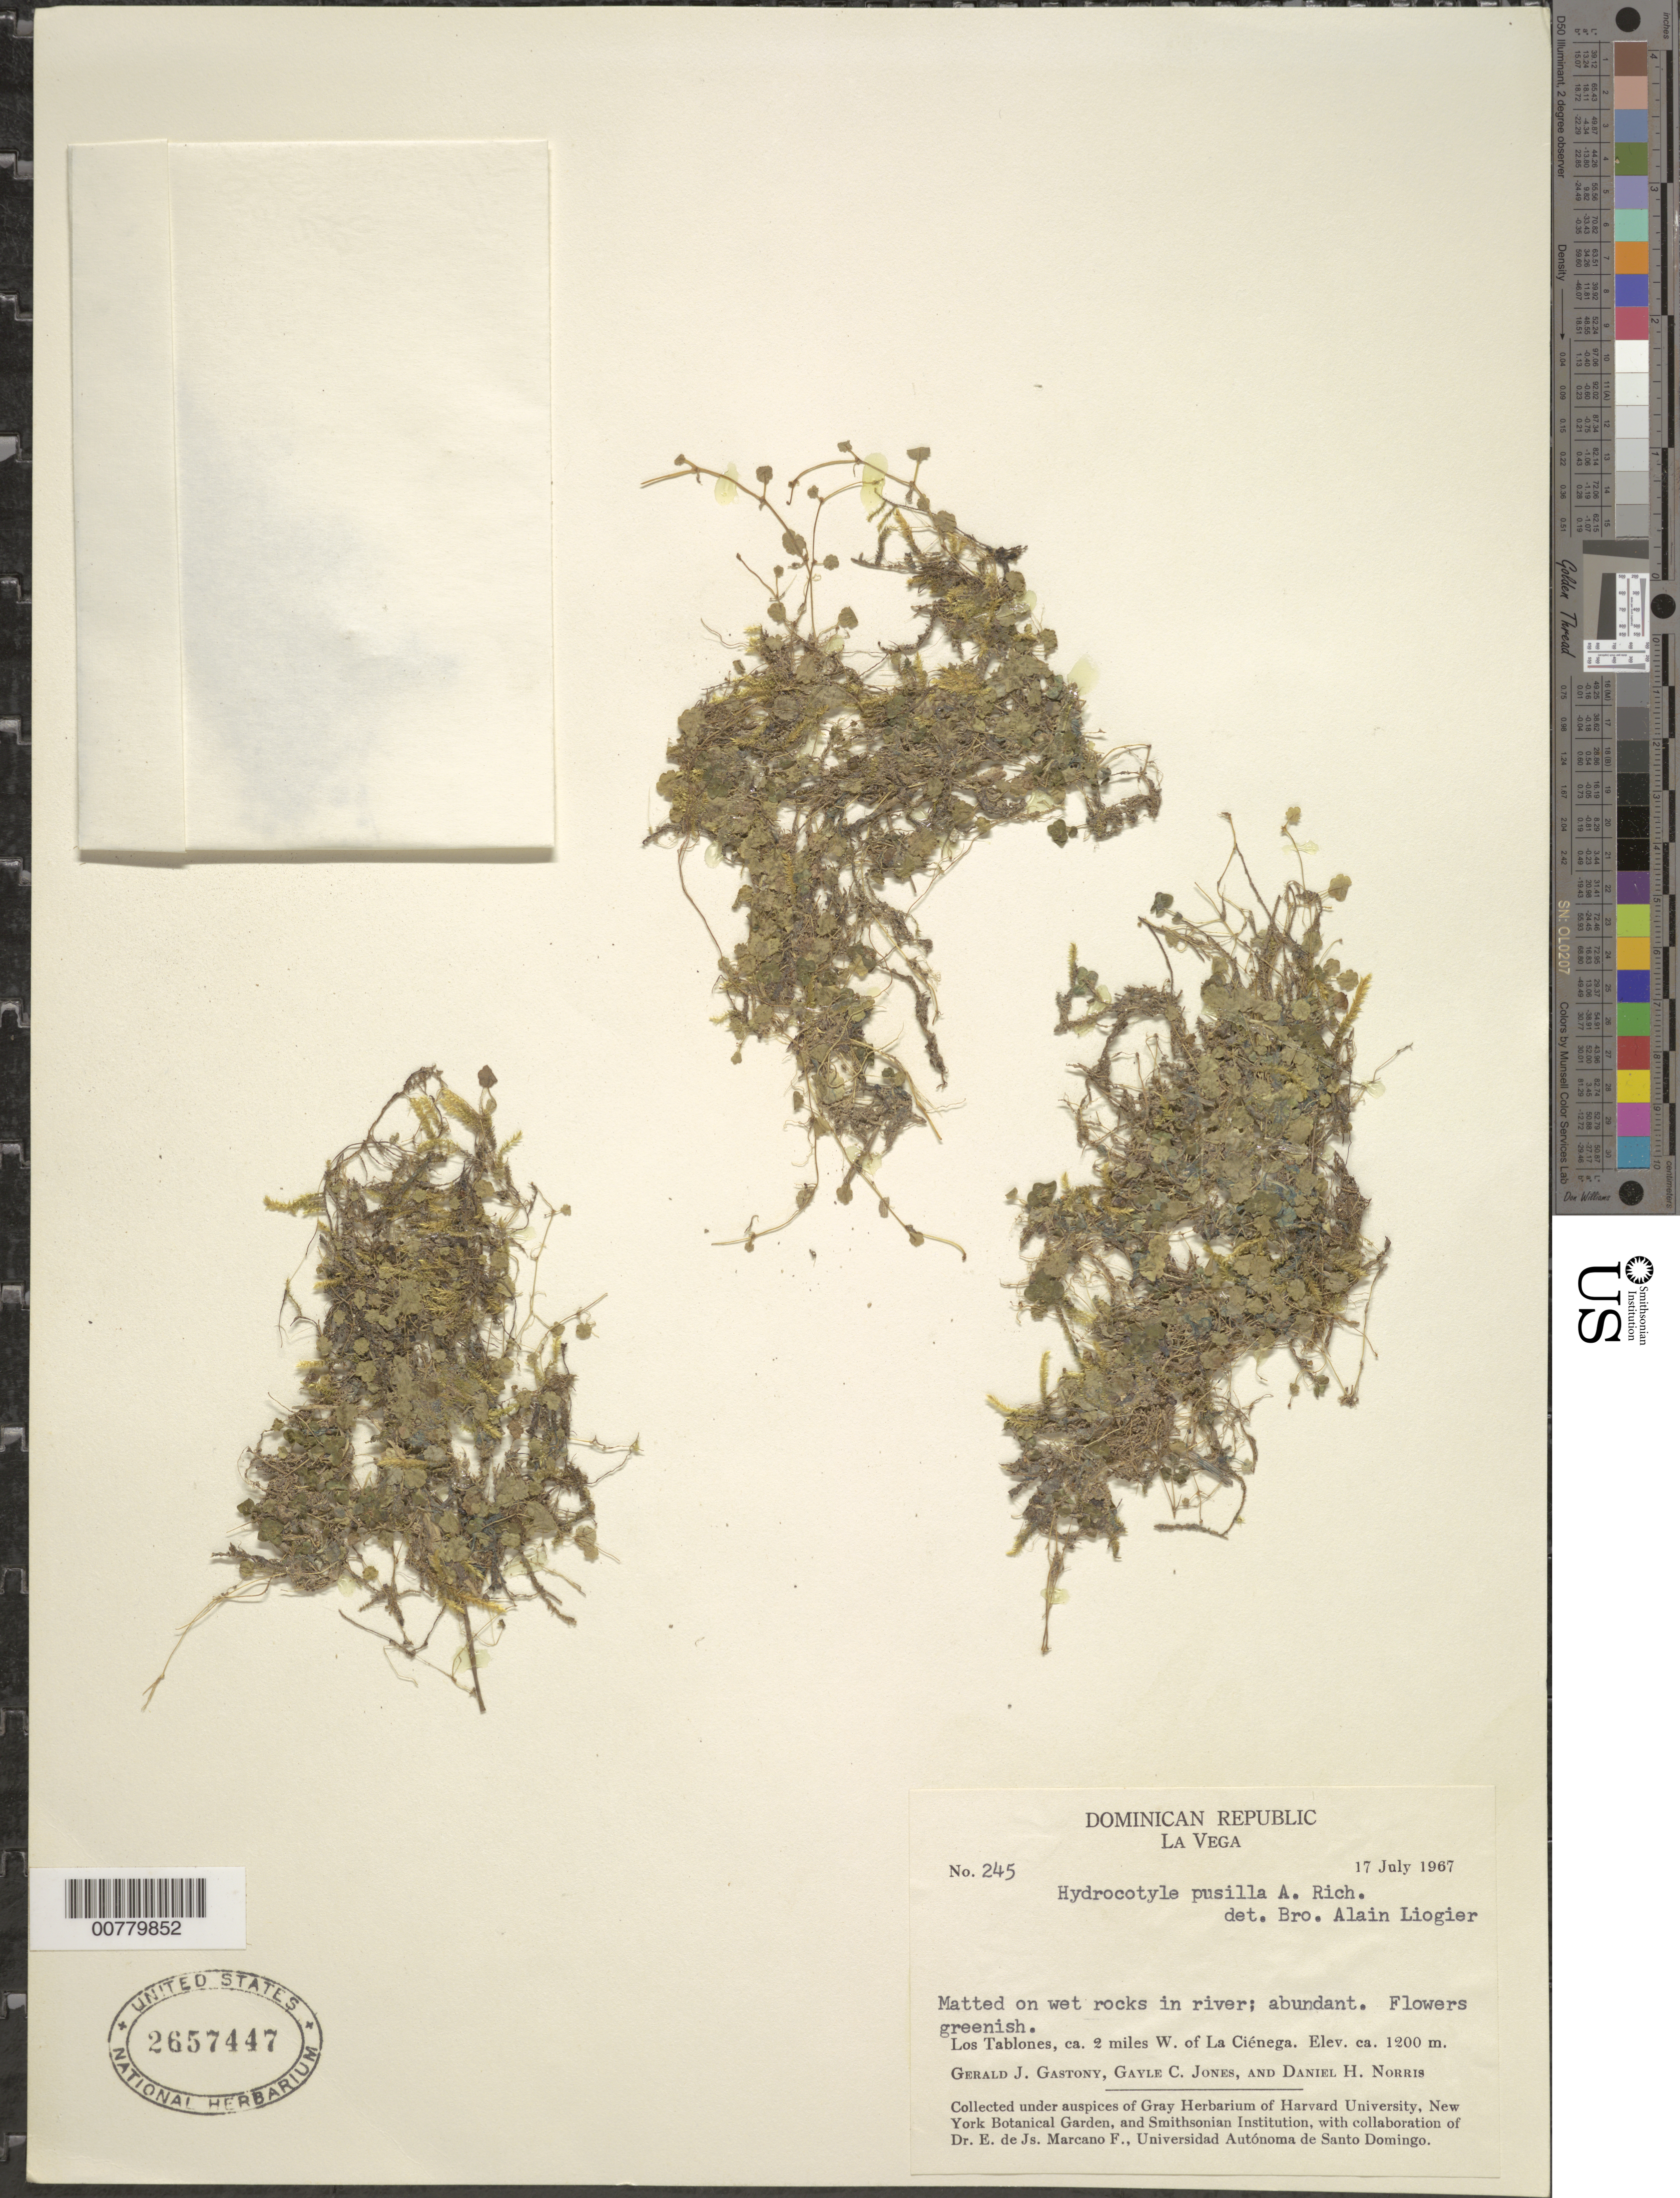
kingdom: Plantae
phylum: Tracheophyta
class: Magnoliopsida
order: Apiales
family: Araliaceae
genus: Hydrocotyle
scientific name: Hydrocotyle pusilla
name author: A. Rich.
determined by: Liogier, Alain H.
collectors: G. Gastony, G. C. Jones & D. H. Norris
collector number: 245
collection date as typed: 17 Jul 1967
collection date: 1967-07-17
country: Dominican Republic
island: Hispaniola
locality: Los Tablones, ca. 2 miles W of La Ciénaga.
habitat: Wet rocks in river.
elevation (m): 1200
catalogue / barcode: US 2657447